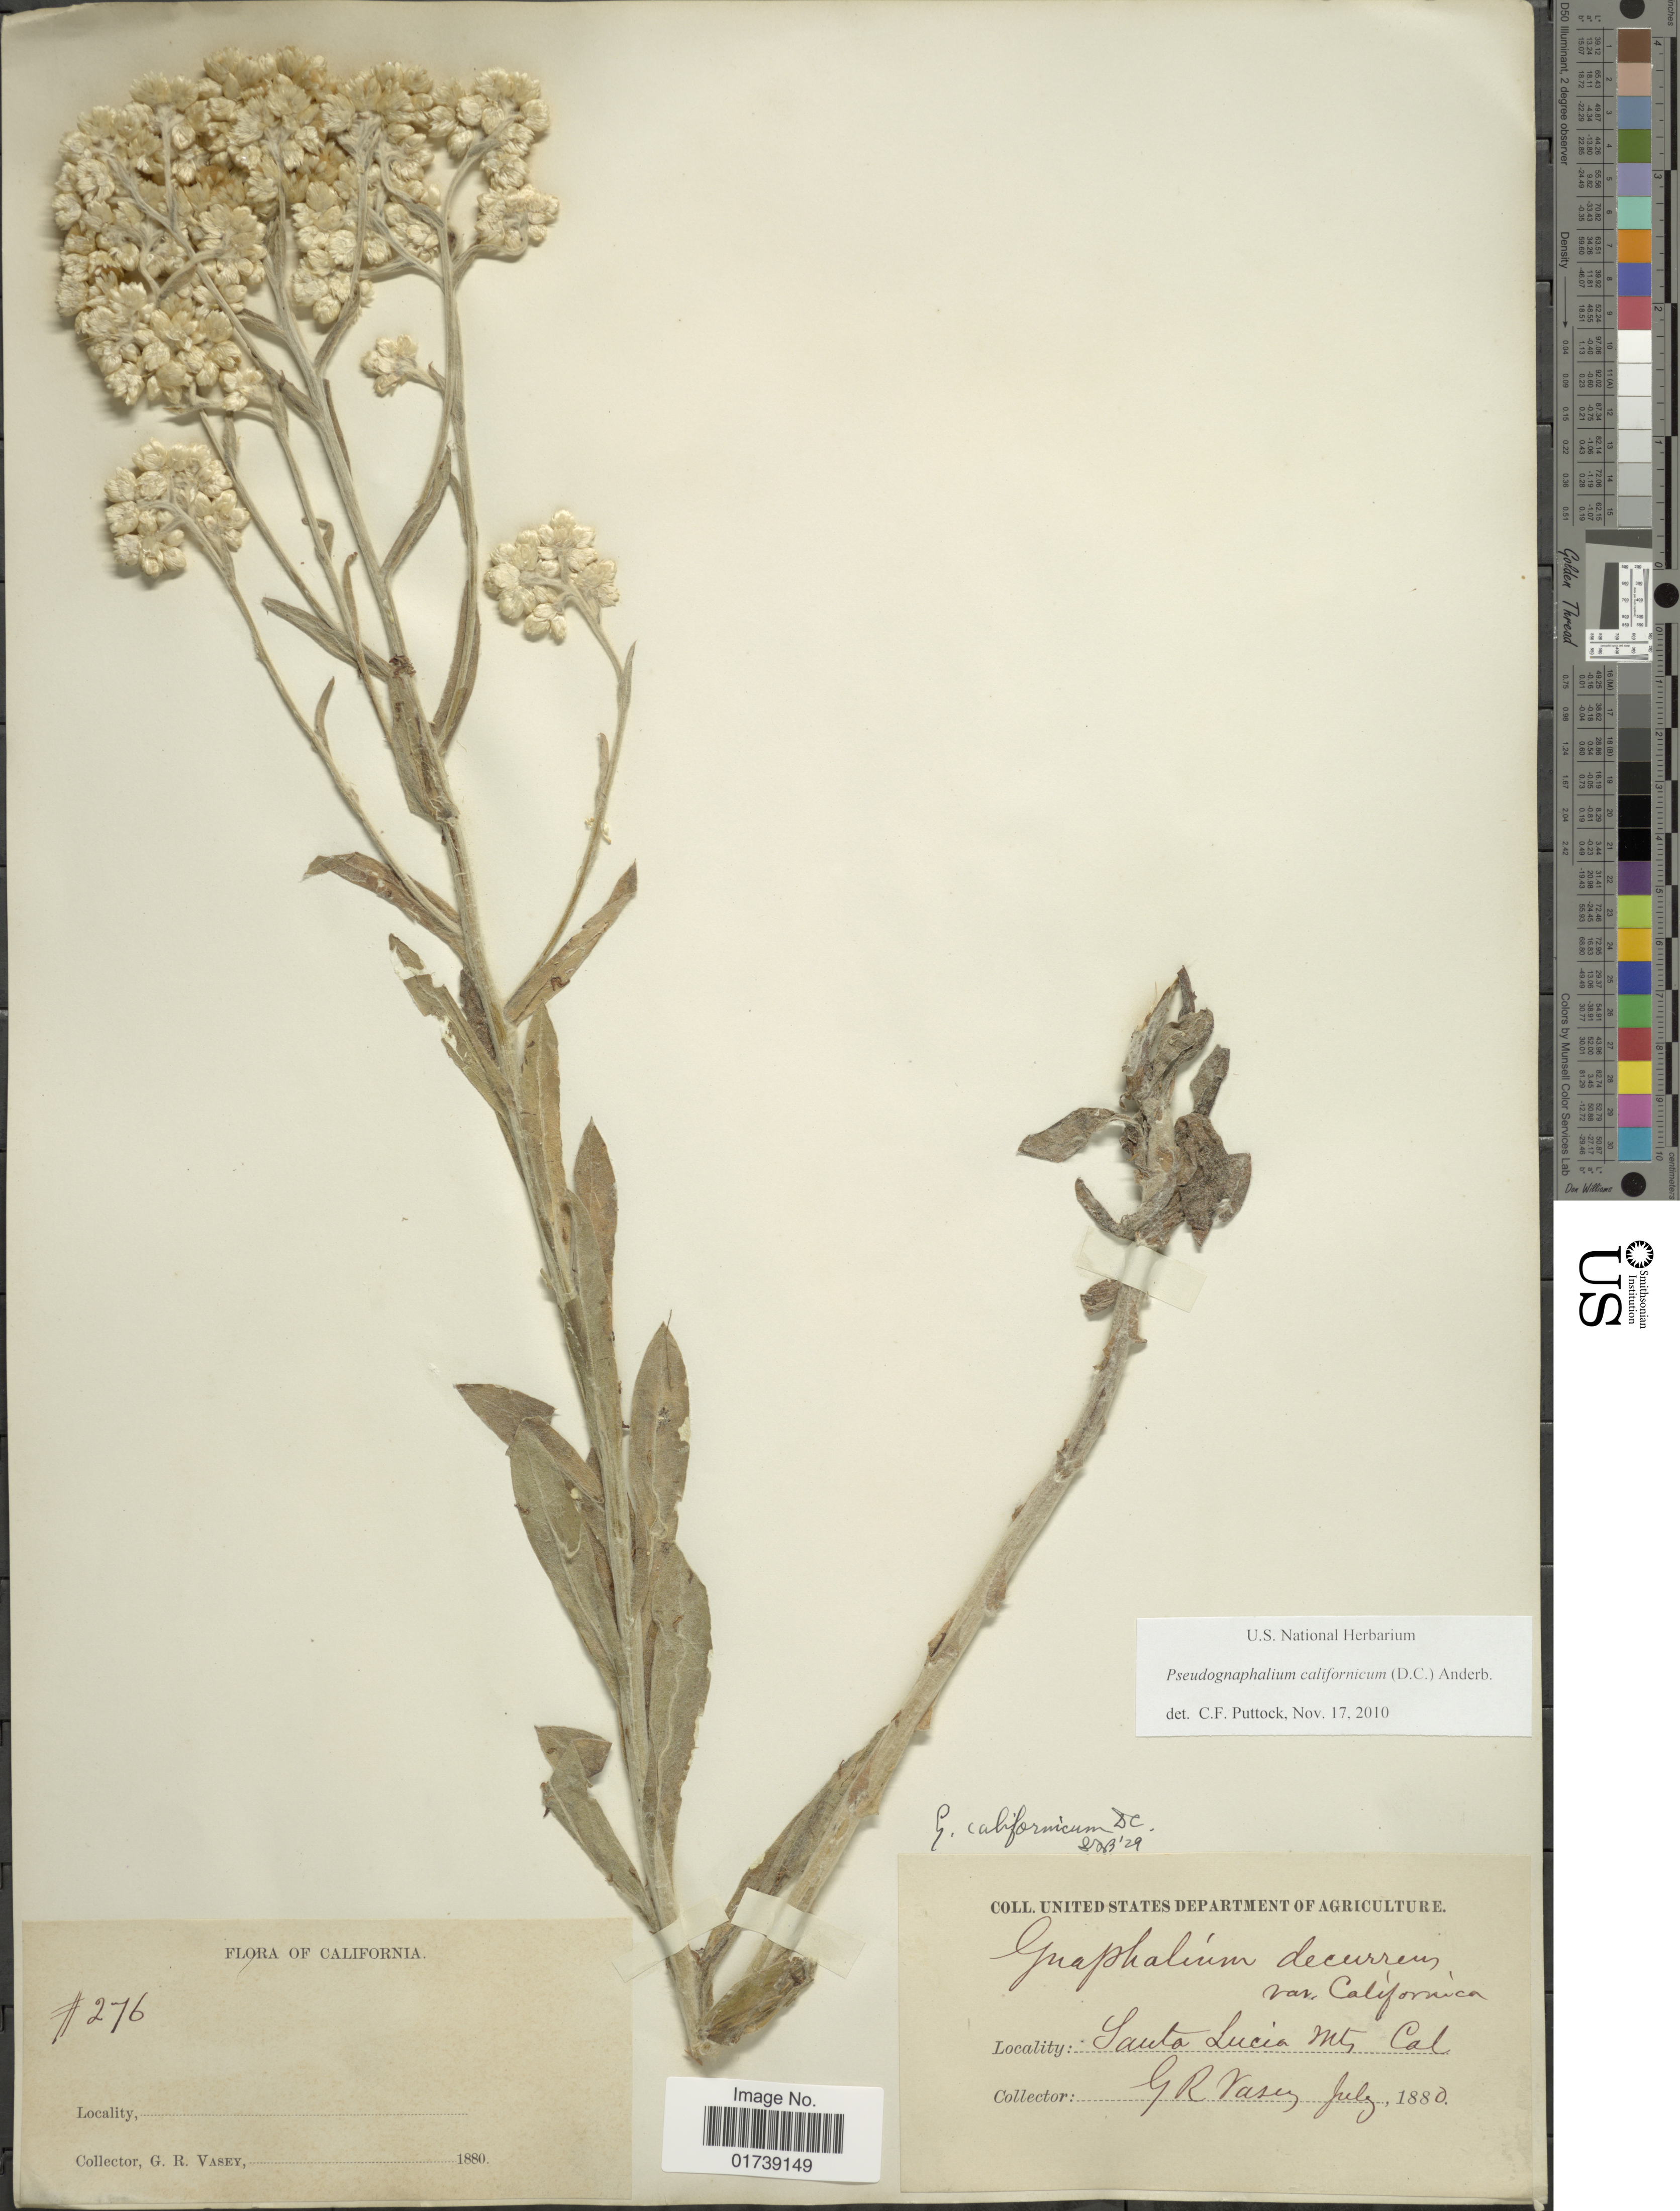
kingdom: Plantae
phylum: Tracheophyta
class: Magnoliopsida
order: Asterales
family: Asteraceae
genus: Pseudognaphalium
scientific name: Pseudognaphalium californicum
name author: (DC.) Anderb.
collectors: G. R. Vasey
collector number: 276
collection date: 1880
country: United States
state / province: California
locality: Santa Lucia Mts, Cal